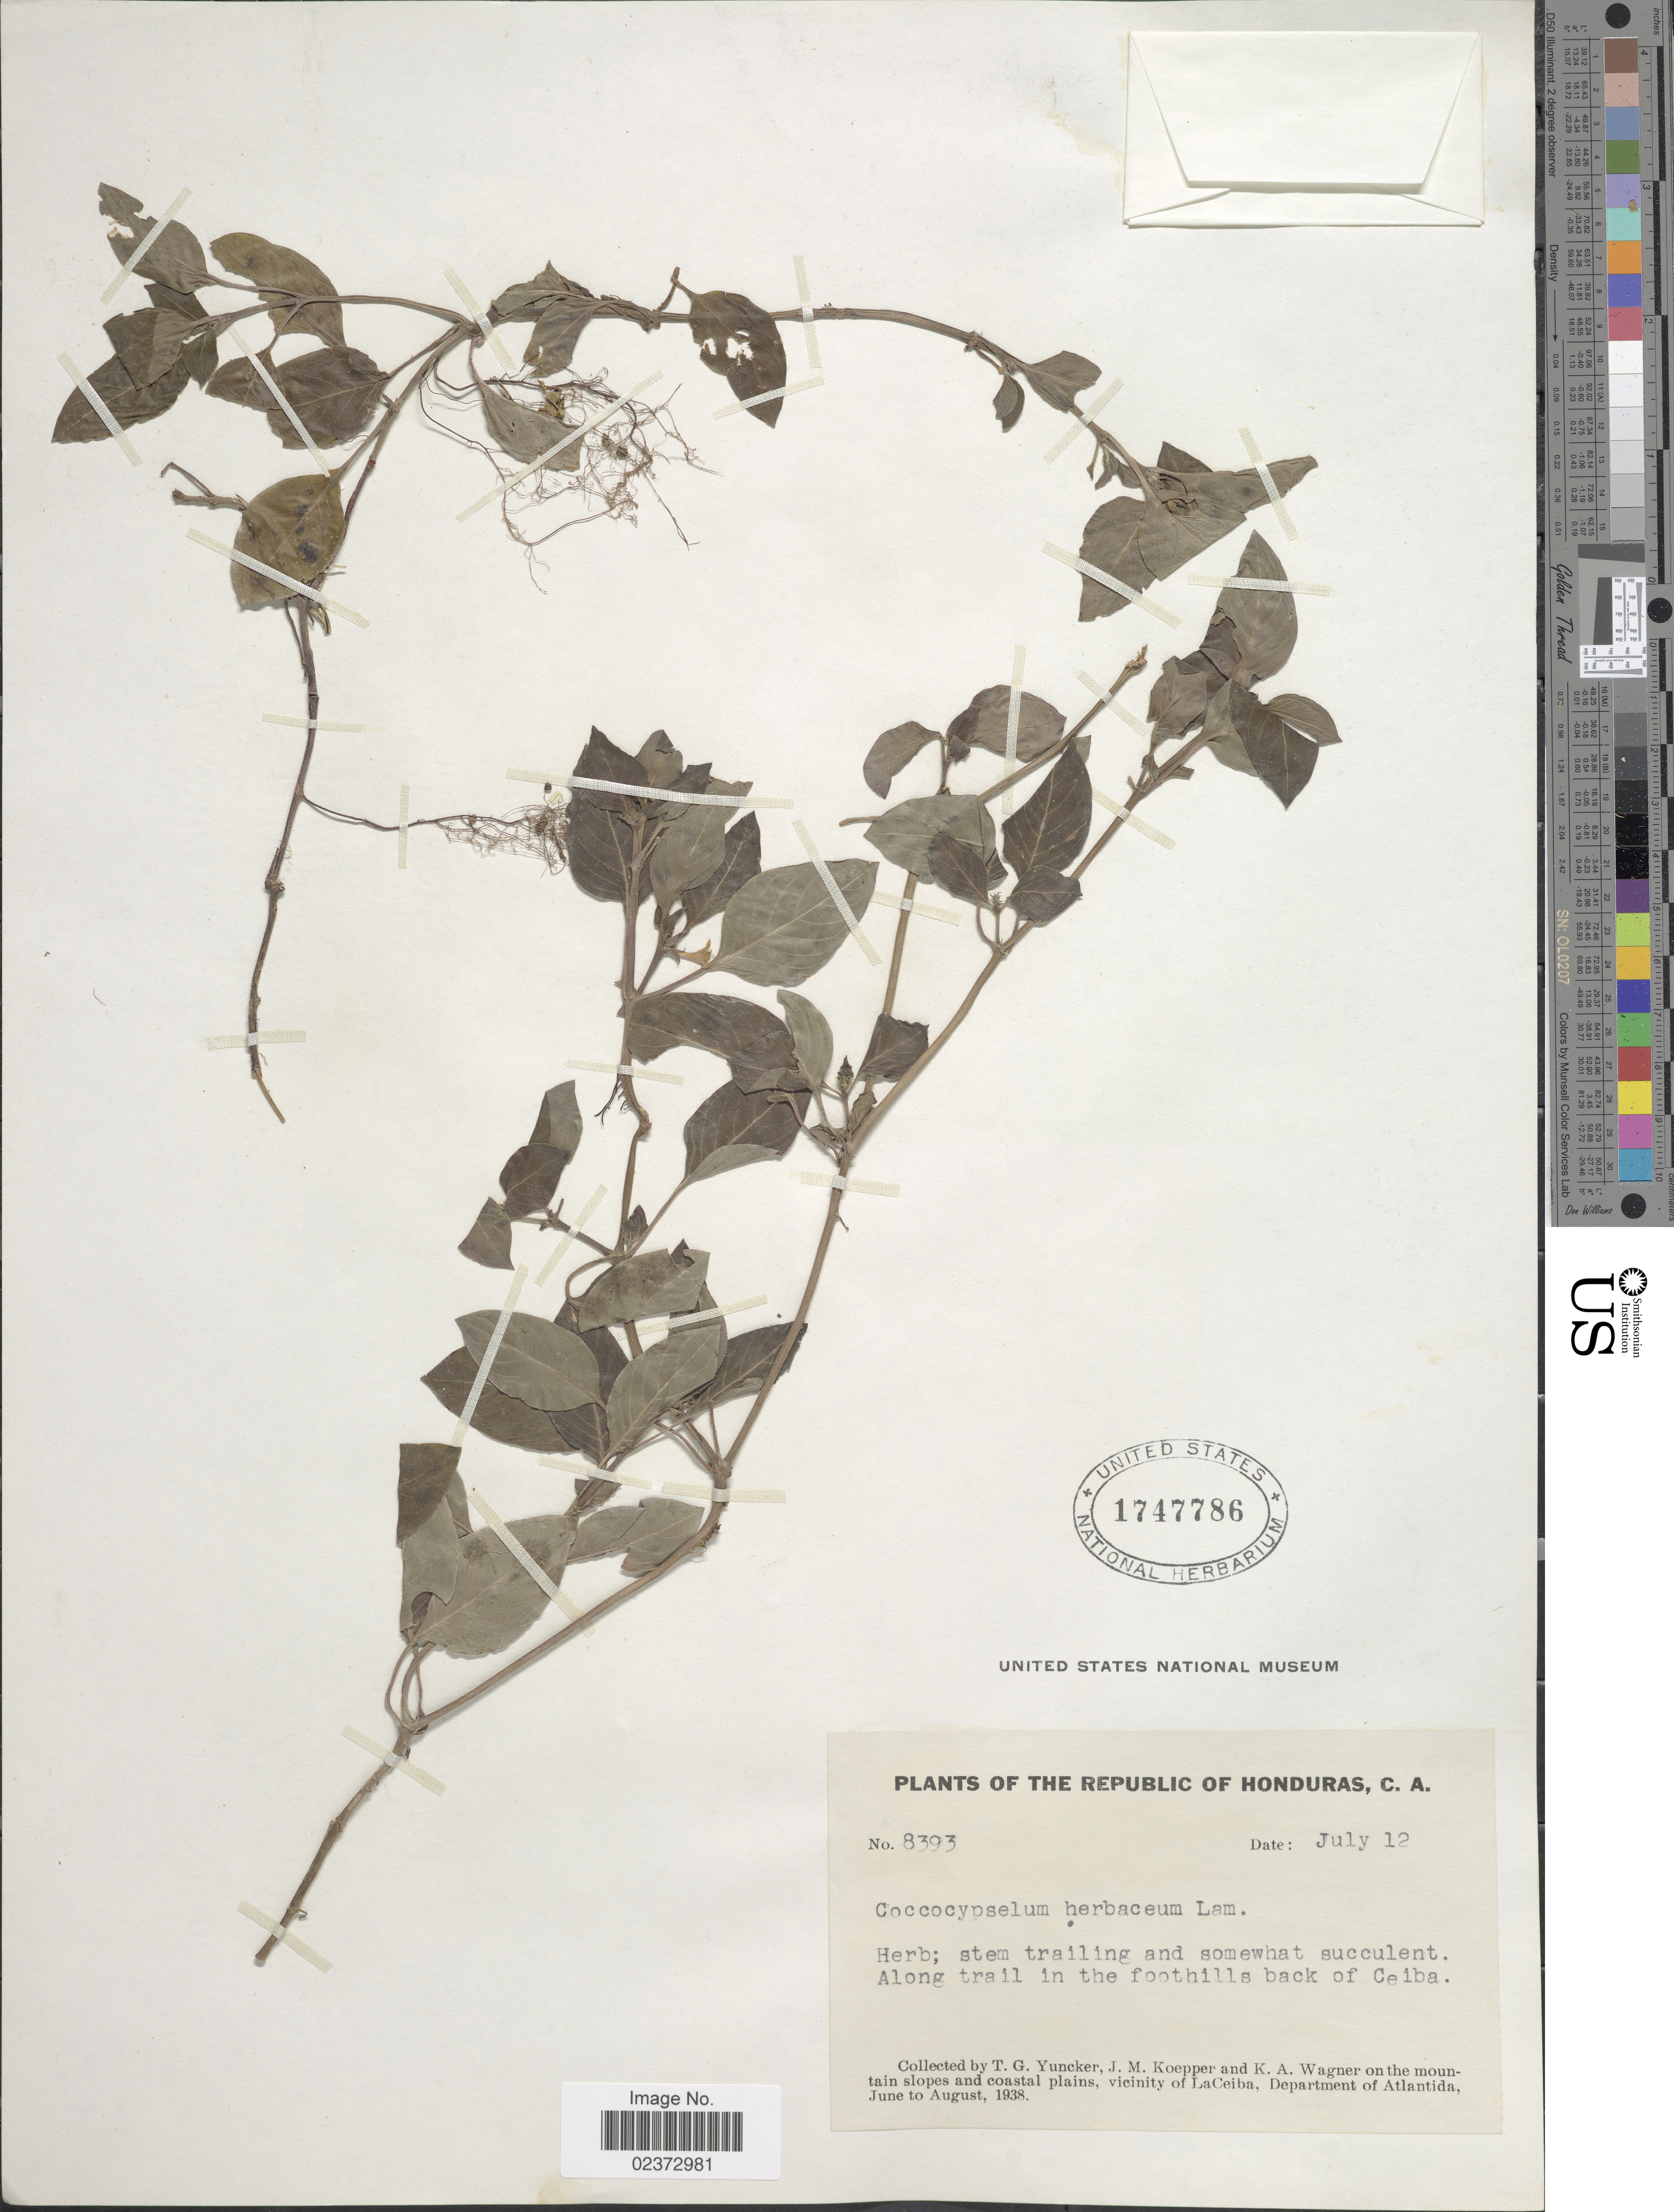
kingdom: Plantae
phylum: Tracheophyta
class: Magnoliopsida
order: Gentianales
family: Rubiaceae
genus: Coccocypselum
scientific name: Coccocypselum herbaceum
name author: Aubl.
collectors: T. G. Yuncker, J. M. Koepper & K. A. Wagner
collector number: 8393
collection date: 1938-07-12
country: Honduras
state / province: Atlántida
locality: On the mountain slopes and coastal plains, vicinity of LaCeiba, Department of Atlantida, Along trail in the foothills back of Ceiba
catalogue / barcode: US 1747786